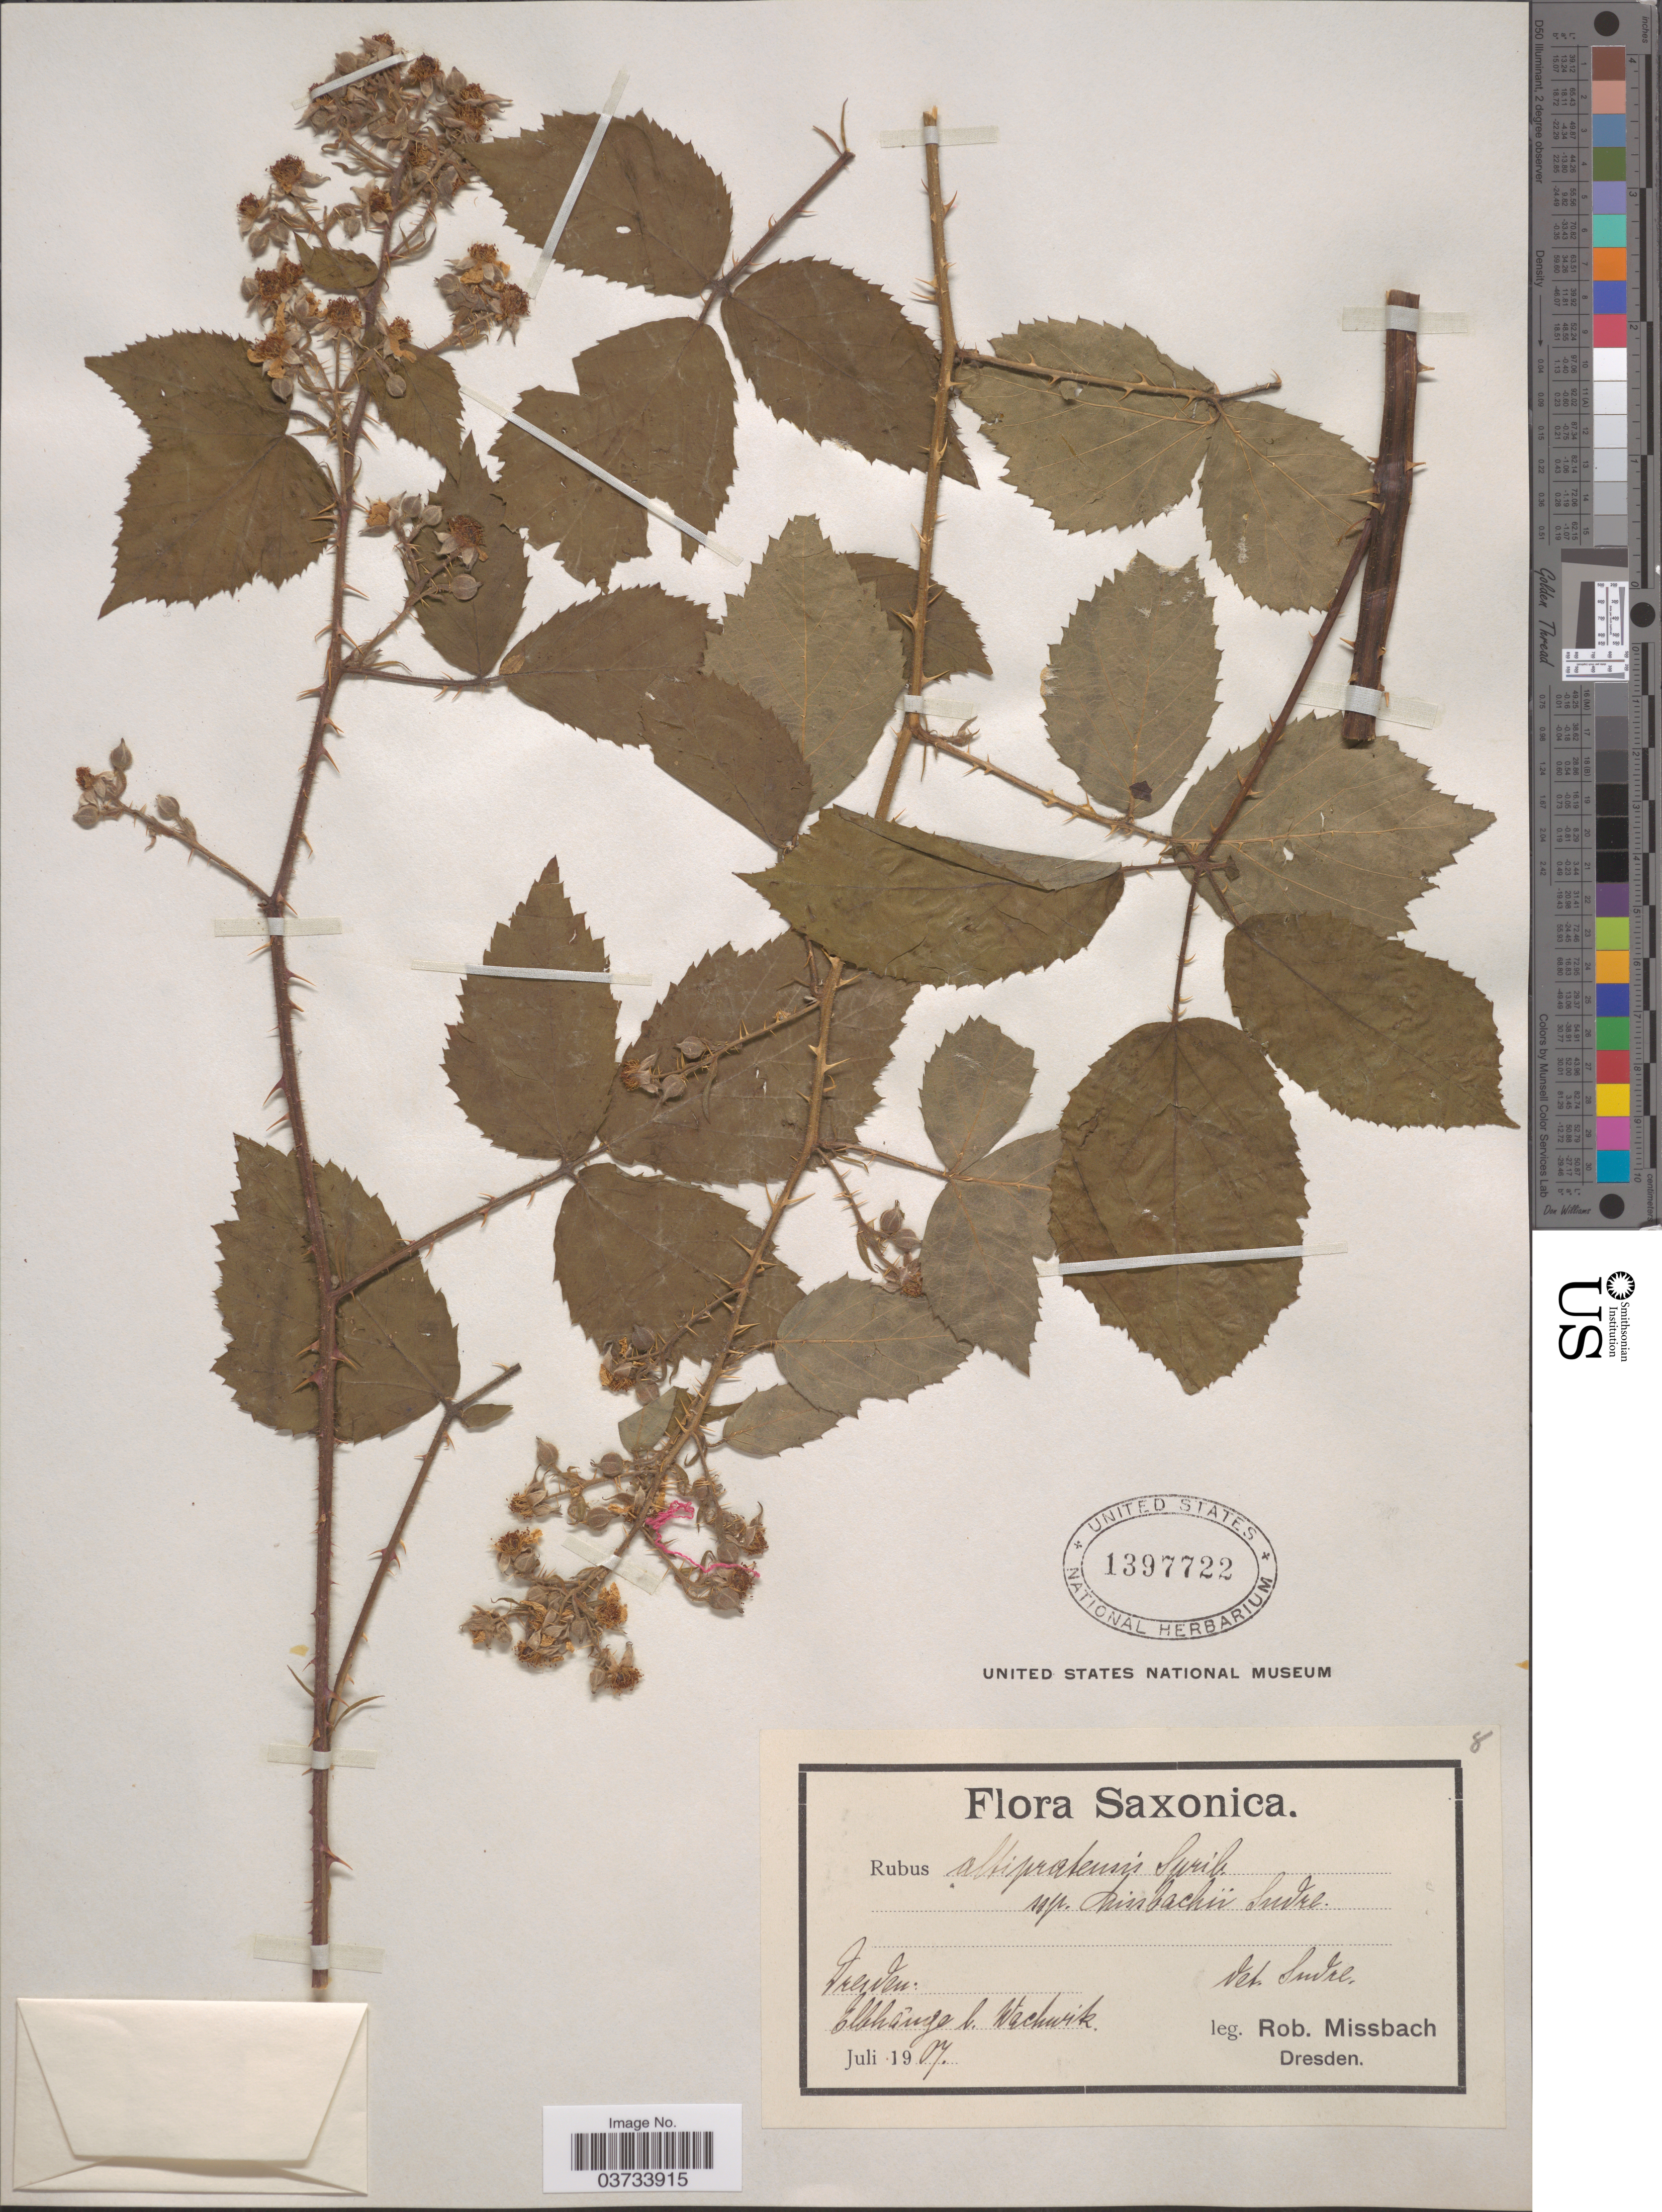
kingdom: Plantae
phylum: Tracheophyta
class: Magnoliopsida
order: Rosales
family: Rosaceae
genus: Rubus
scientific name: Rubus altipratensis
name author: Sprib.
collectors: R. Missbach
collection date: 1907-07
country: Germany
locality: Saxonica. Dresden: Elkhange b. Wachnuk. [interpreted]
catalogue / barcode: US 1397722